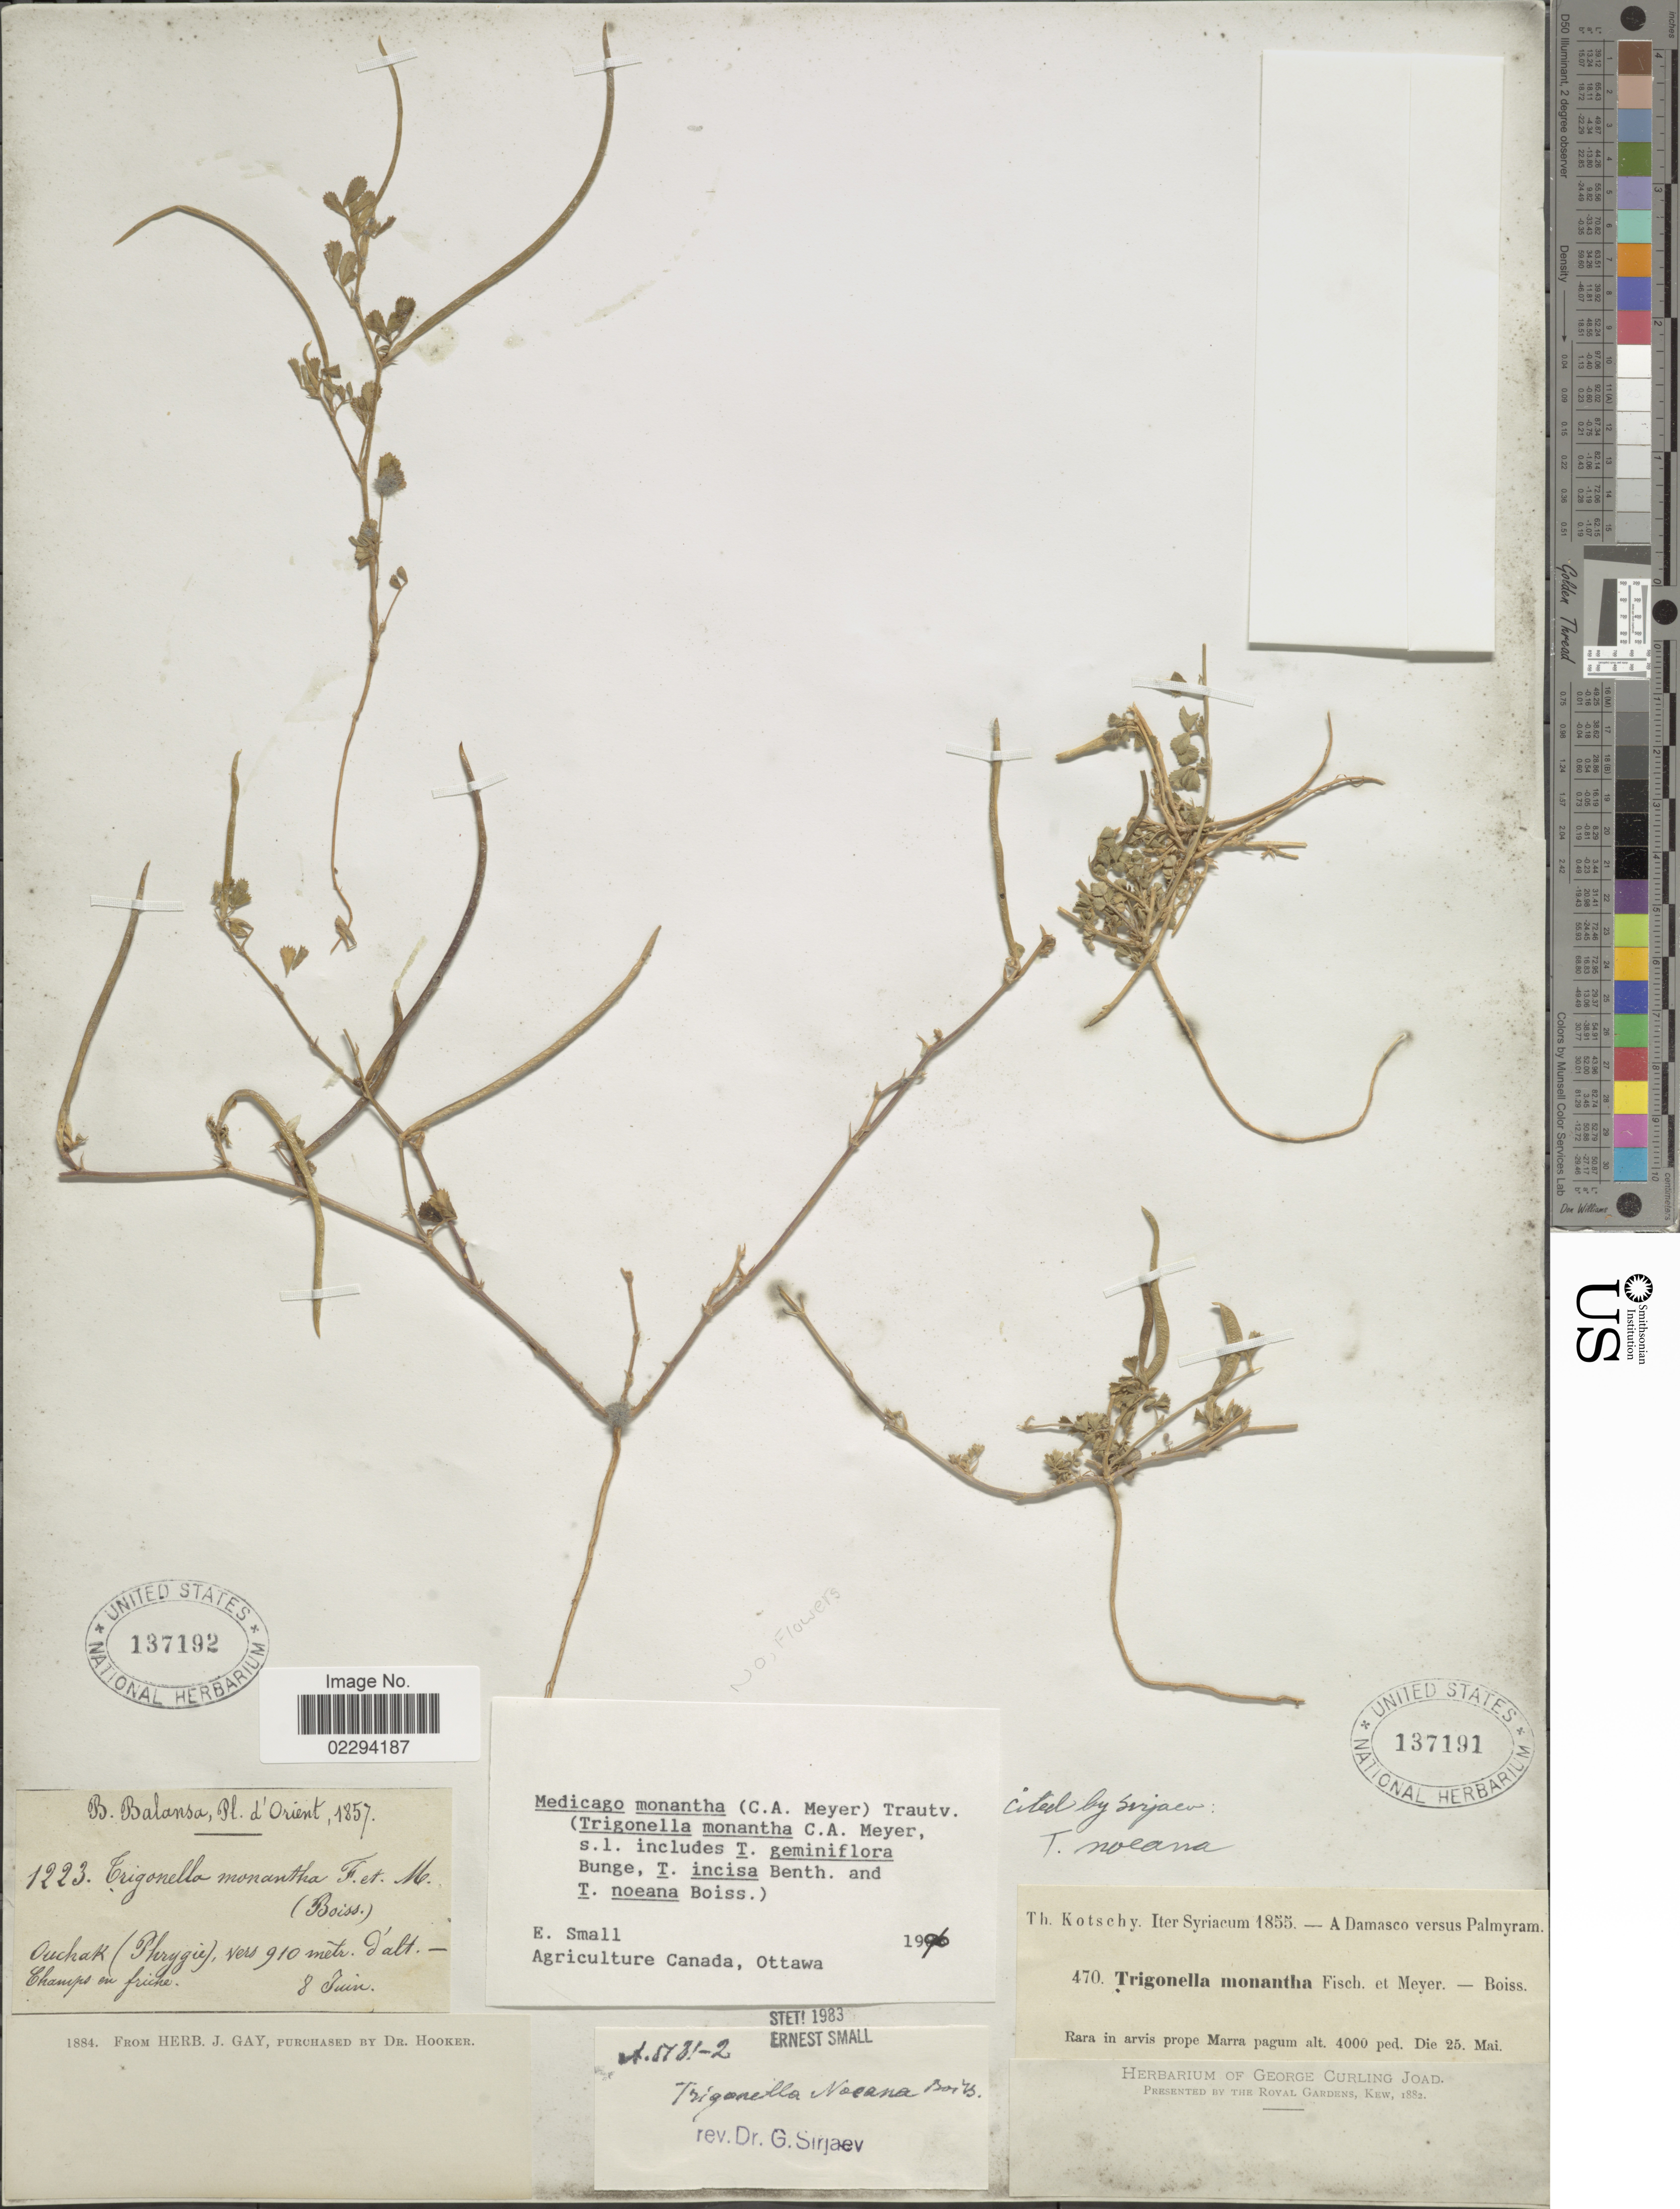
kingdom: Plantae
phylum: Tracheophyta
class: Magnoliopsida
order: Fabales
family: Fabaceae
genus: Medicago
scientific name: Medicago monantha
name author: (C.A. Mey.) Trautv.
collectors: B. Balansa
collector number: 1223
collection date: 1857-06-08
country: Turkey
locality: Orient. Ouchak (Phrygie)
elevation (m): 910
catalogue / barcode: US 137192-2